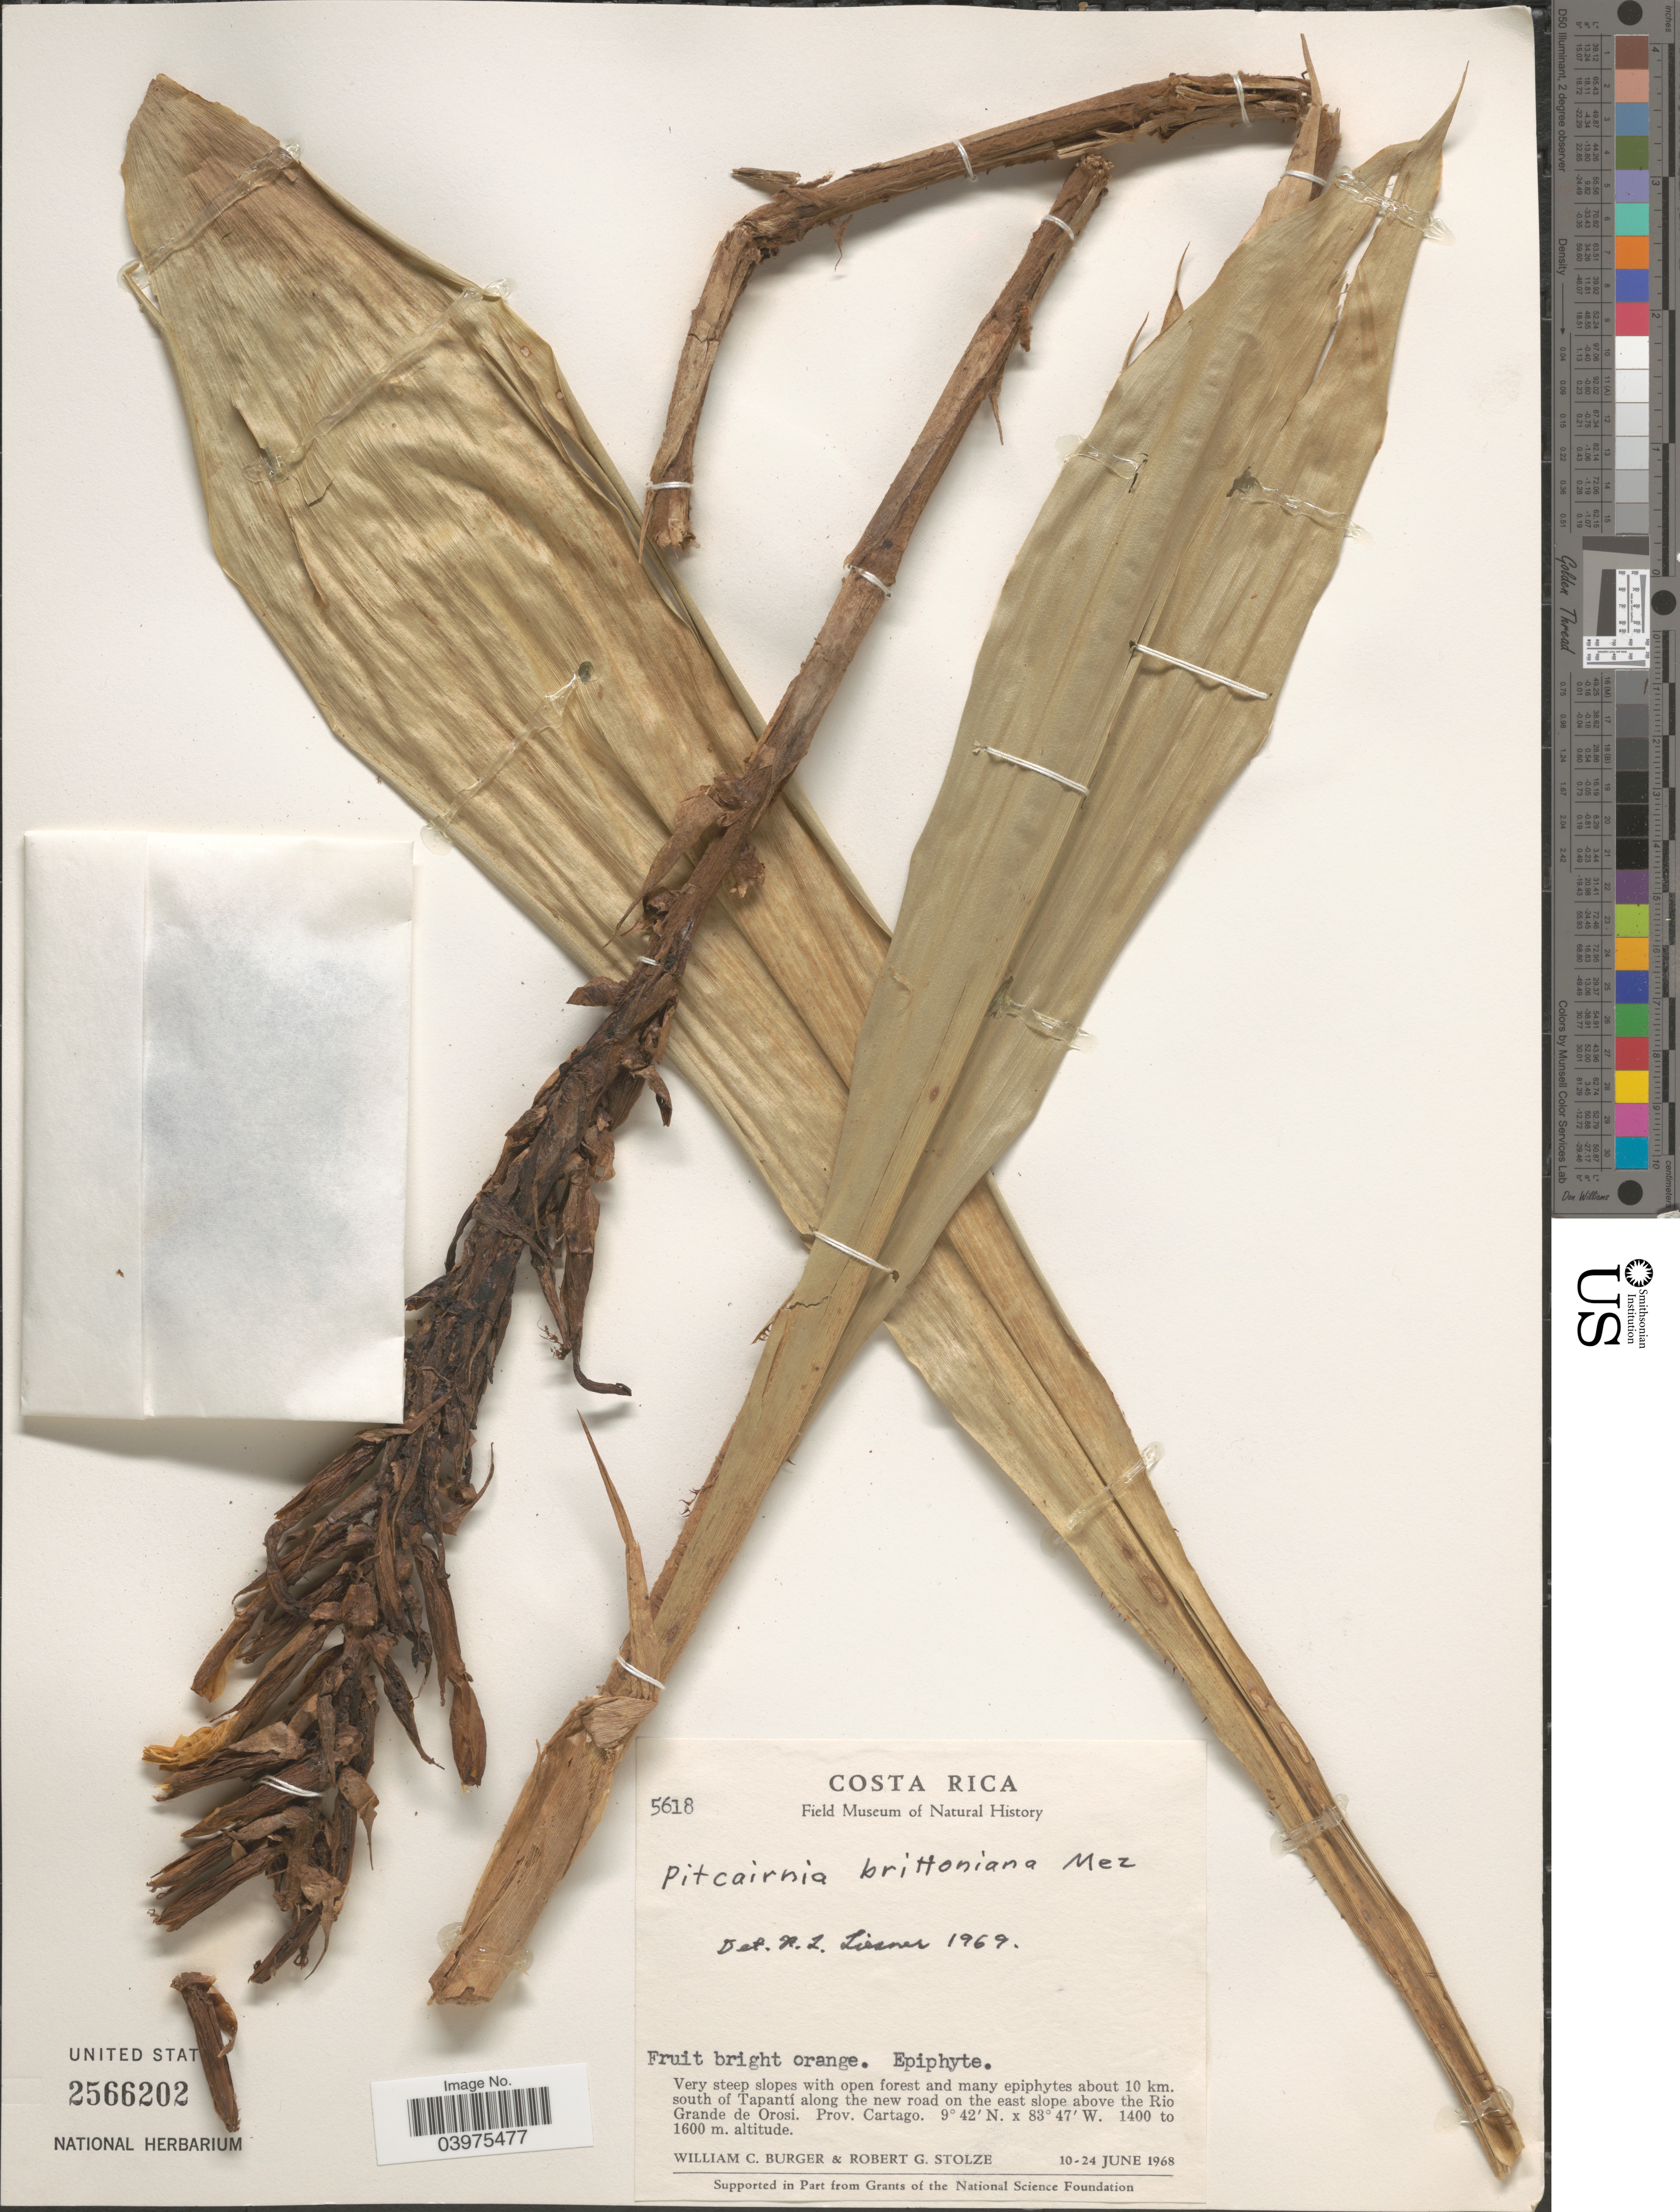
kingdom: Plantae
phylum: Tracheophyta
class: Liliopsida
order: Poales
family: Bromeliaceae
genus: Pitcairnia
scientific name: Pitcairnia brittoniana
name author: Mez in A. DC.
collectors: W. Burger & R. G. Stolze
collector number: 5618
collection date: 1968-06-10/1968-06-24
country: Costa Rica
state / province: Cartago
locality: Very steep slopes with open forest and many epiphytes about 10 km. south of Tapanti along the new road on the east slope above the Rio Grande de Orosi.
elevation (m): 1400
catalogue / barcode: US 2566202